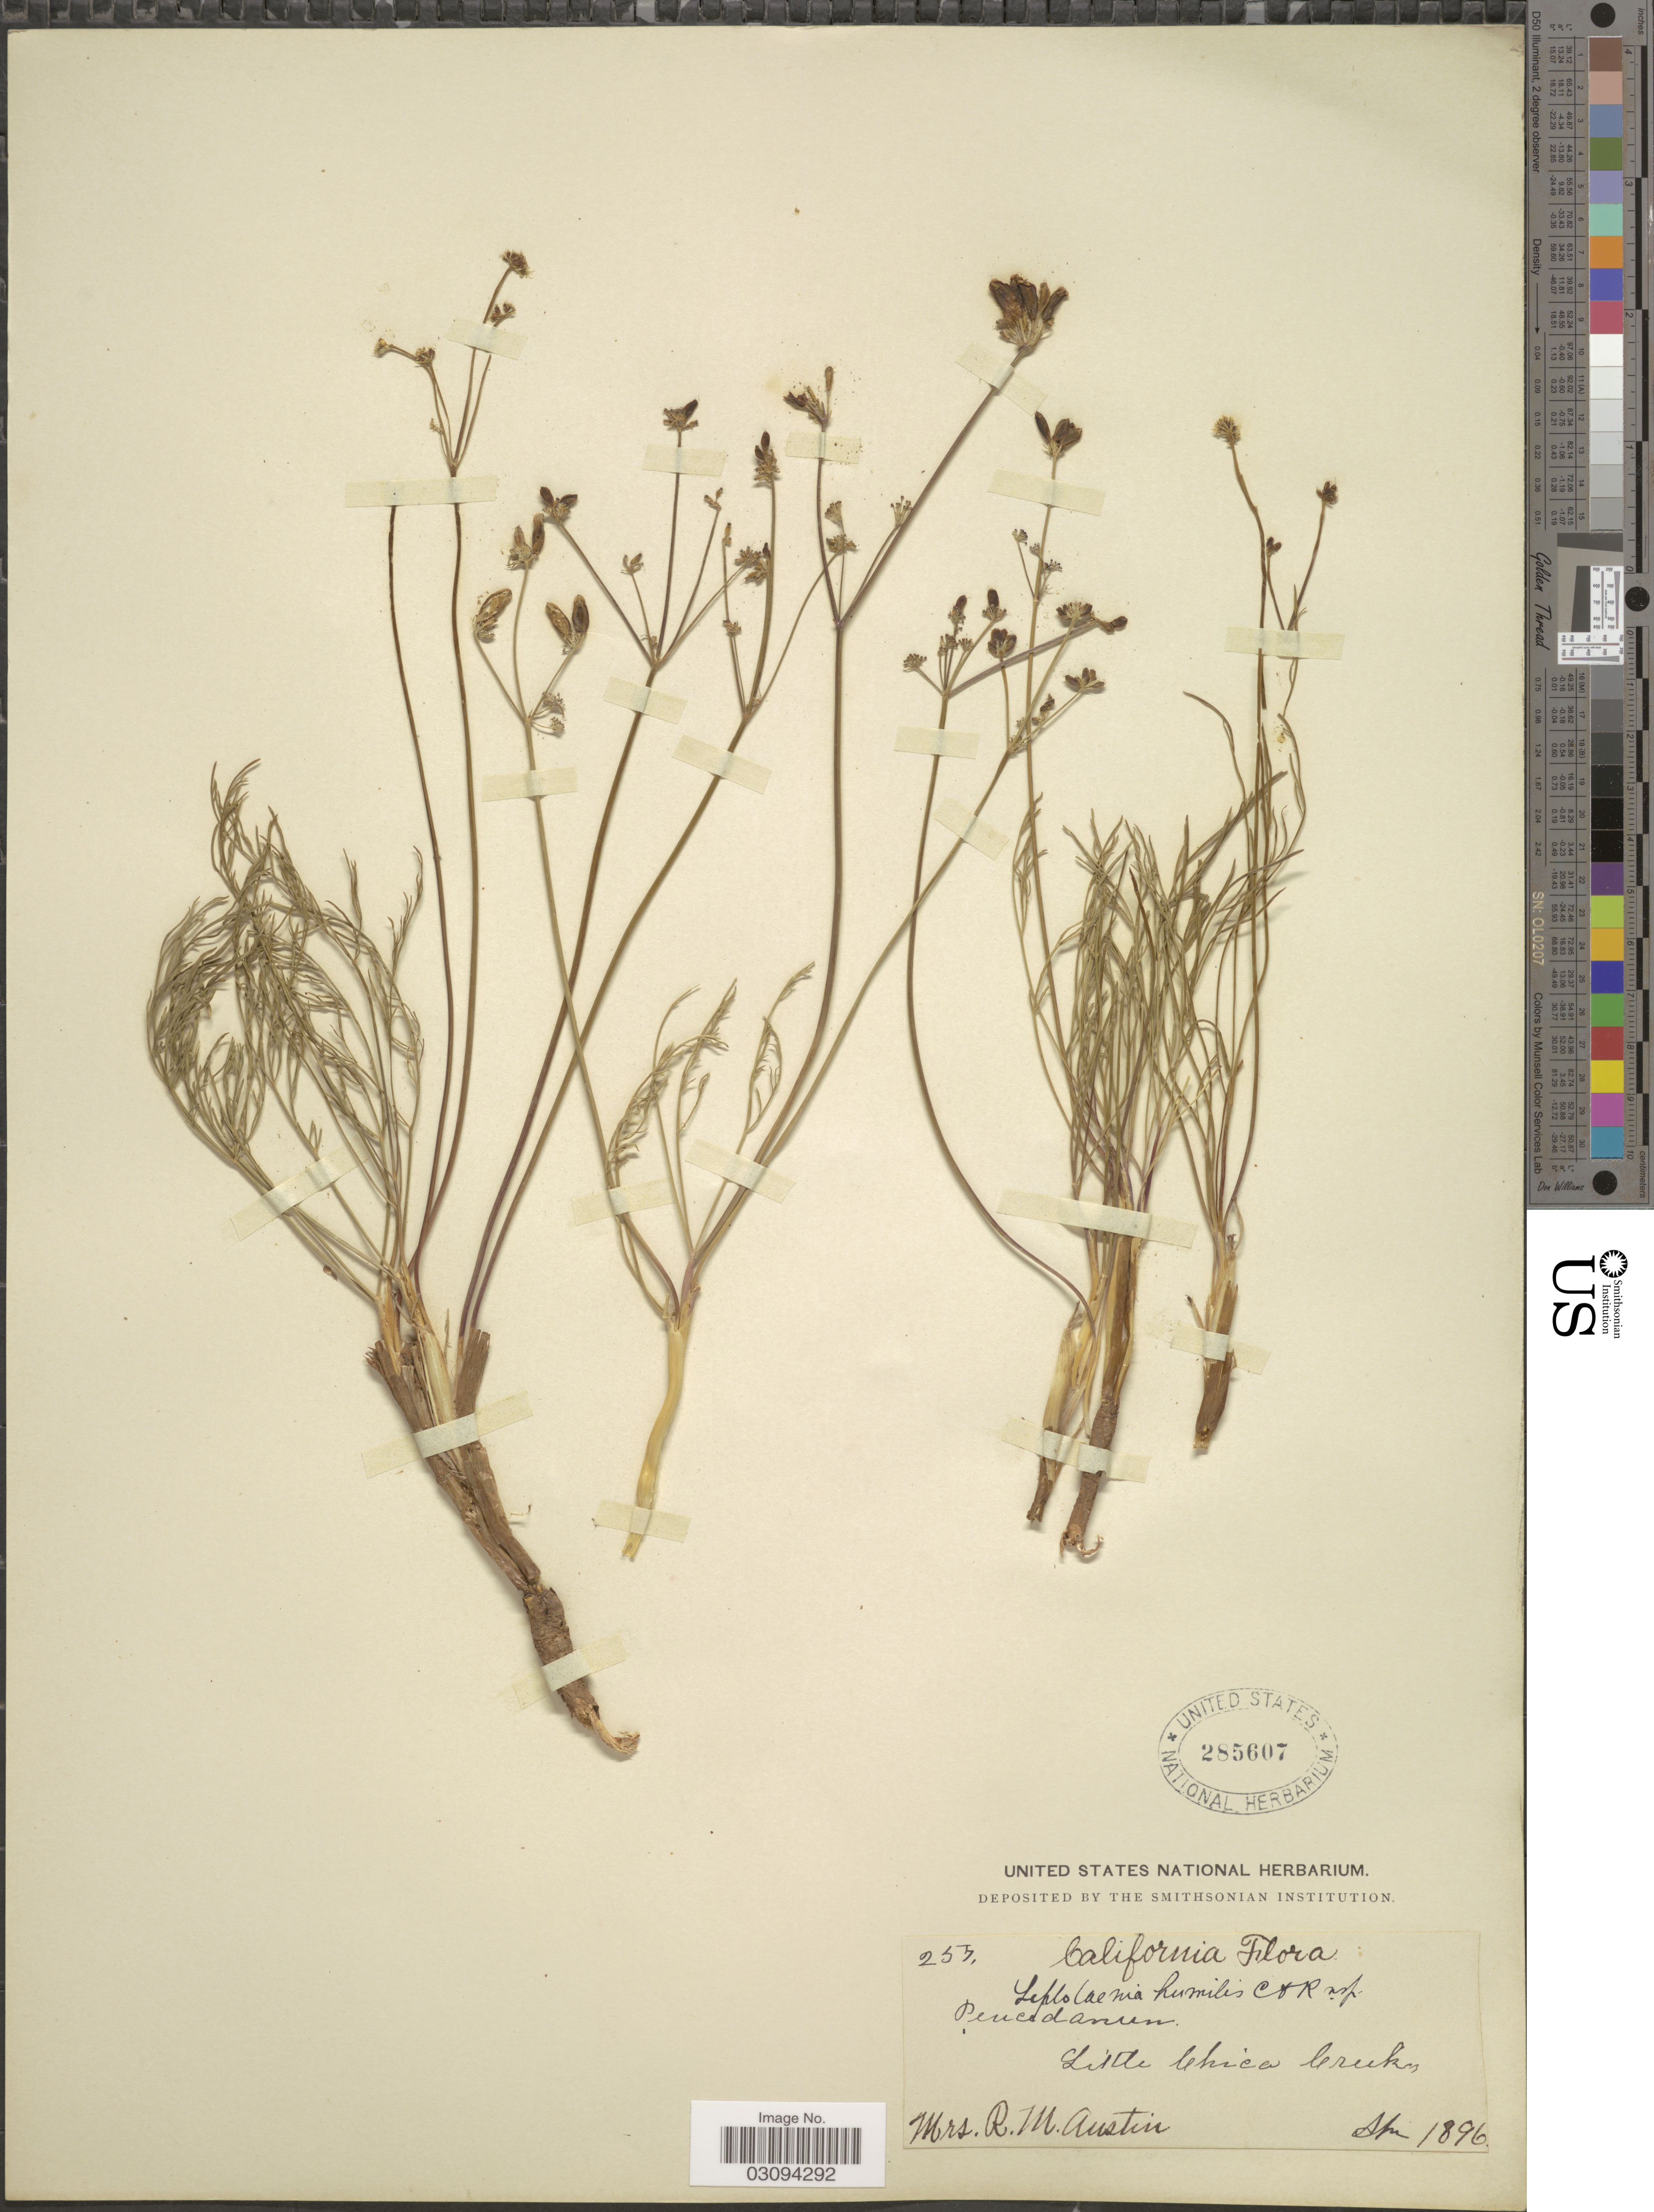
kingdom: Plantae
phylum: Tracheophyta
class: Magnoliopsida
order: Apiales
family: Apiaceae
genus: Lomatium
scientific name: Lomatium humile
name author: (J.M. Coult. & Rose) Hoover ex Mathias & Constance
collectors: R. Austin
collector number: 255*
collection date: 1896-04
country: United States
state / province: California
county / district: Butte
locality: Little Chico Creek.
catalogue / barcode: US 285607